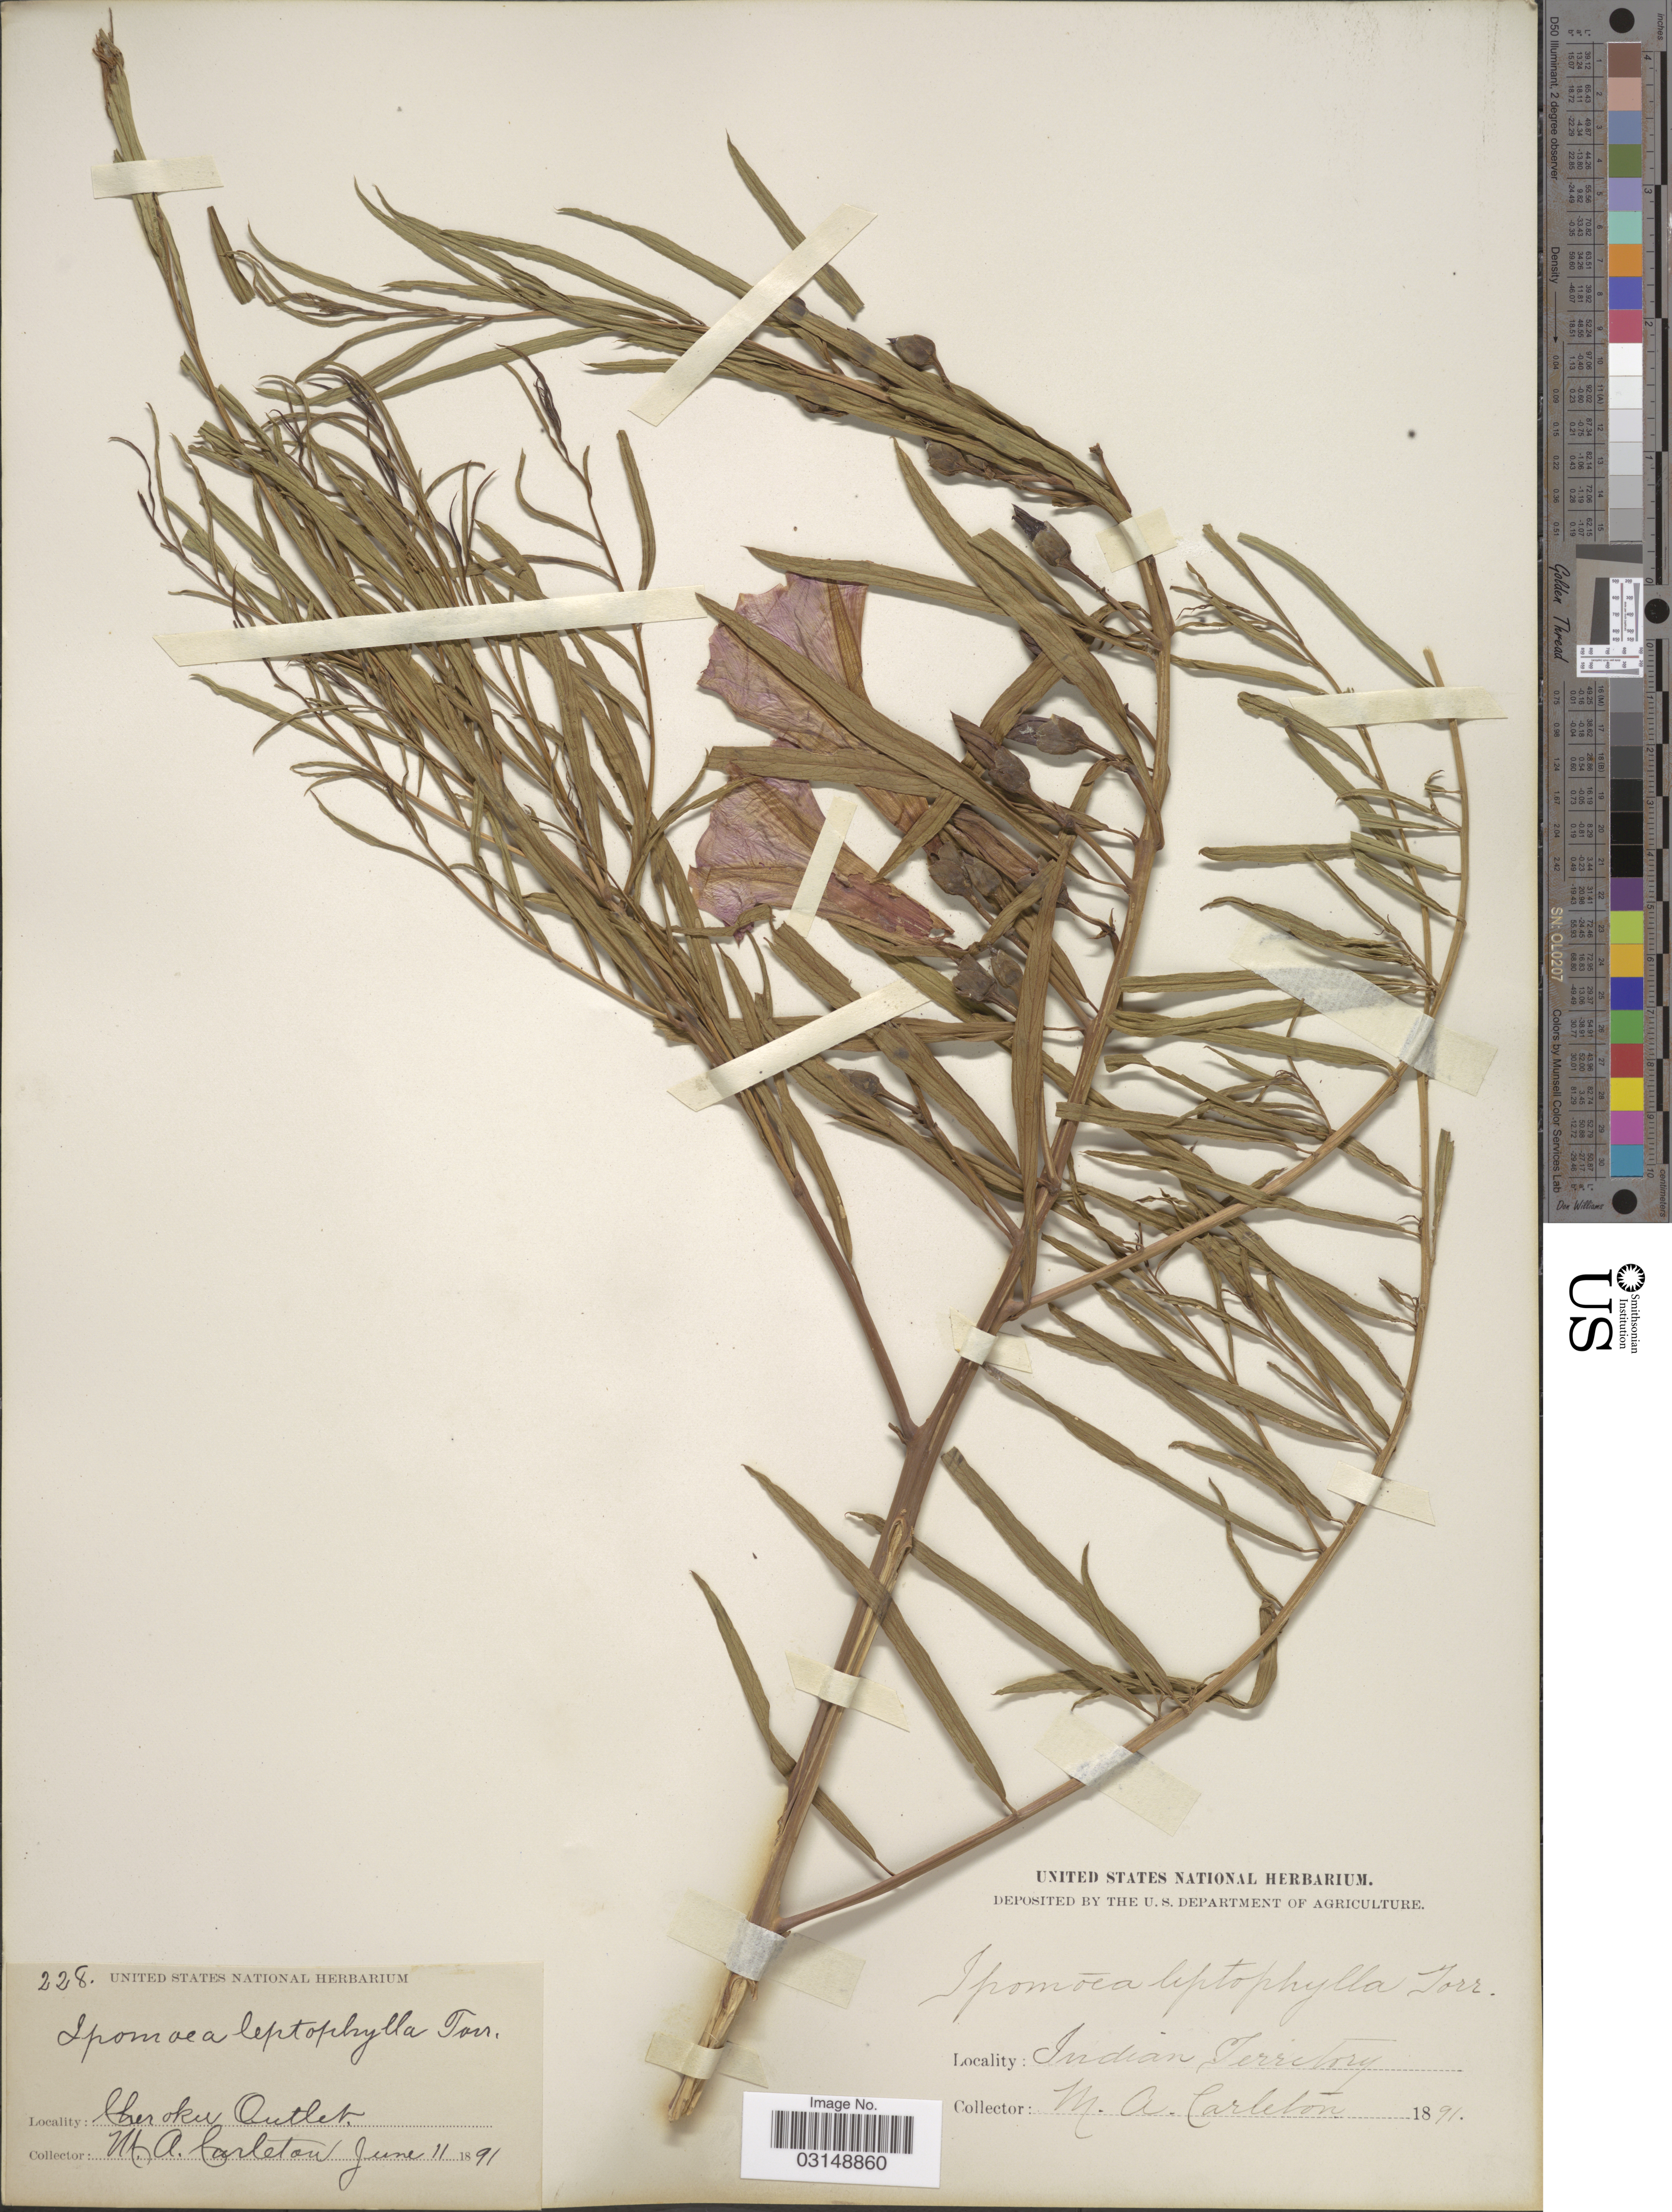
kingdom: Plantae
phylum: Tracheophyta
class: Magnoliopsida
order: Solanales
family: Convolvulaceae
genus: Ipomoea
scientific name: Ipomoea leptophylla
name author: Torr.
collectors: M. A. Carleton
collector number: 228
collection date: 1891-06-11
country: United States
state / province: Oklahoma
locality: Cherokee Outlet. Indian Territory.